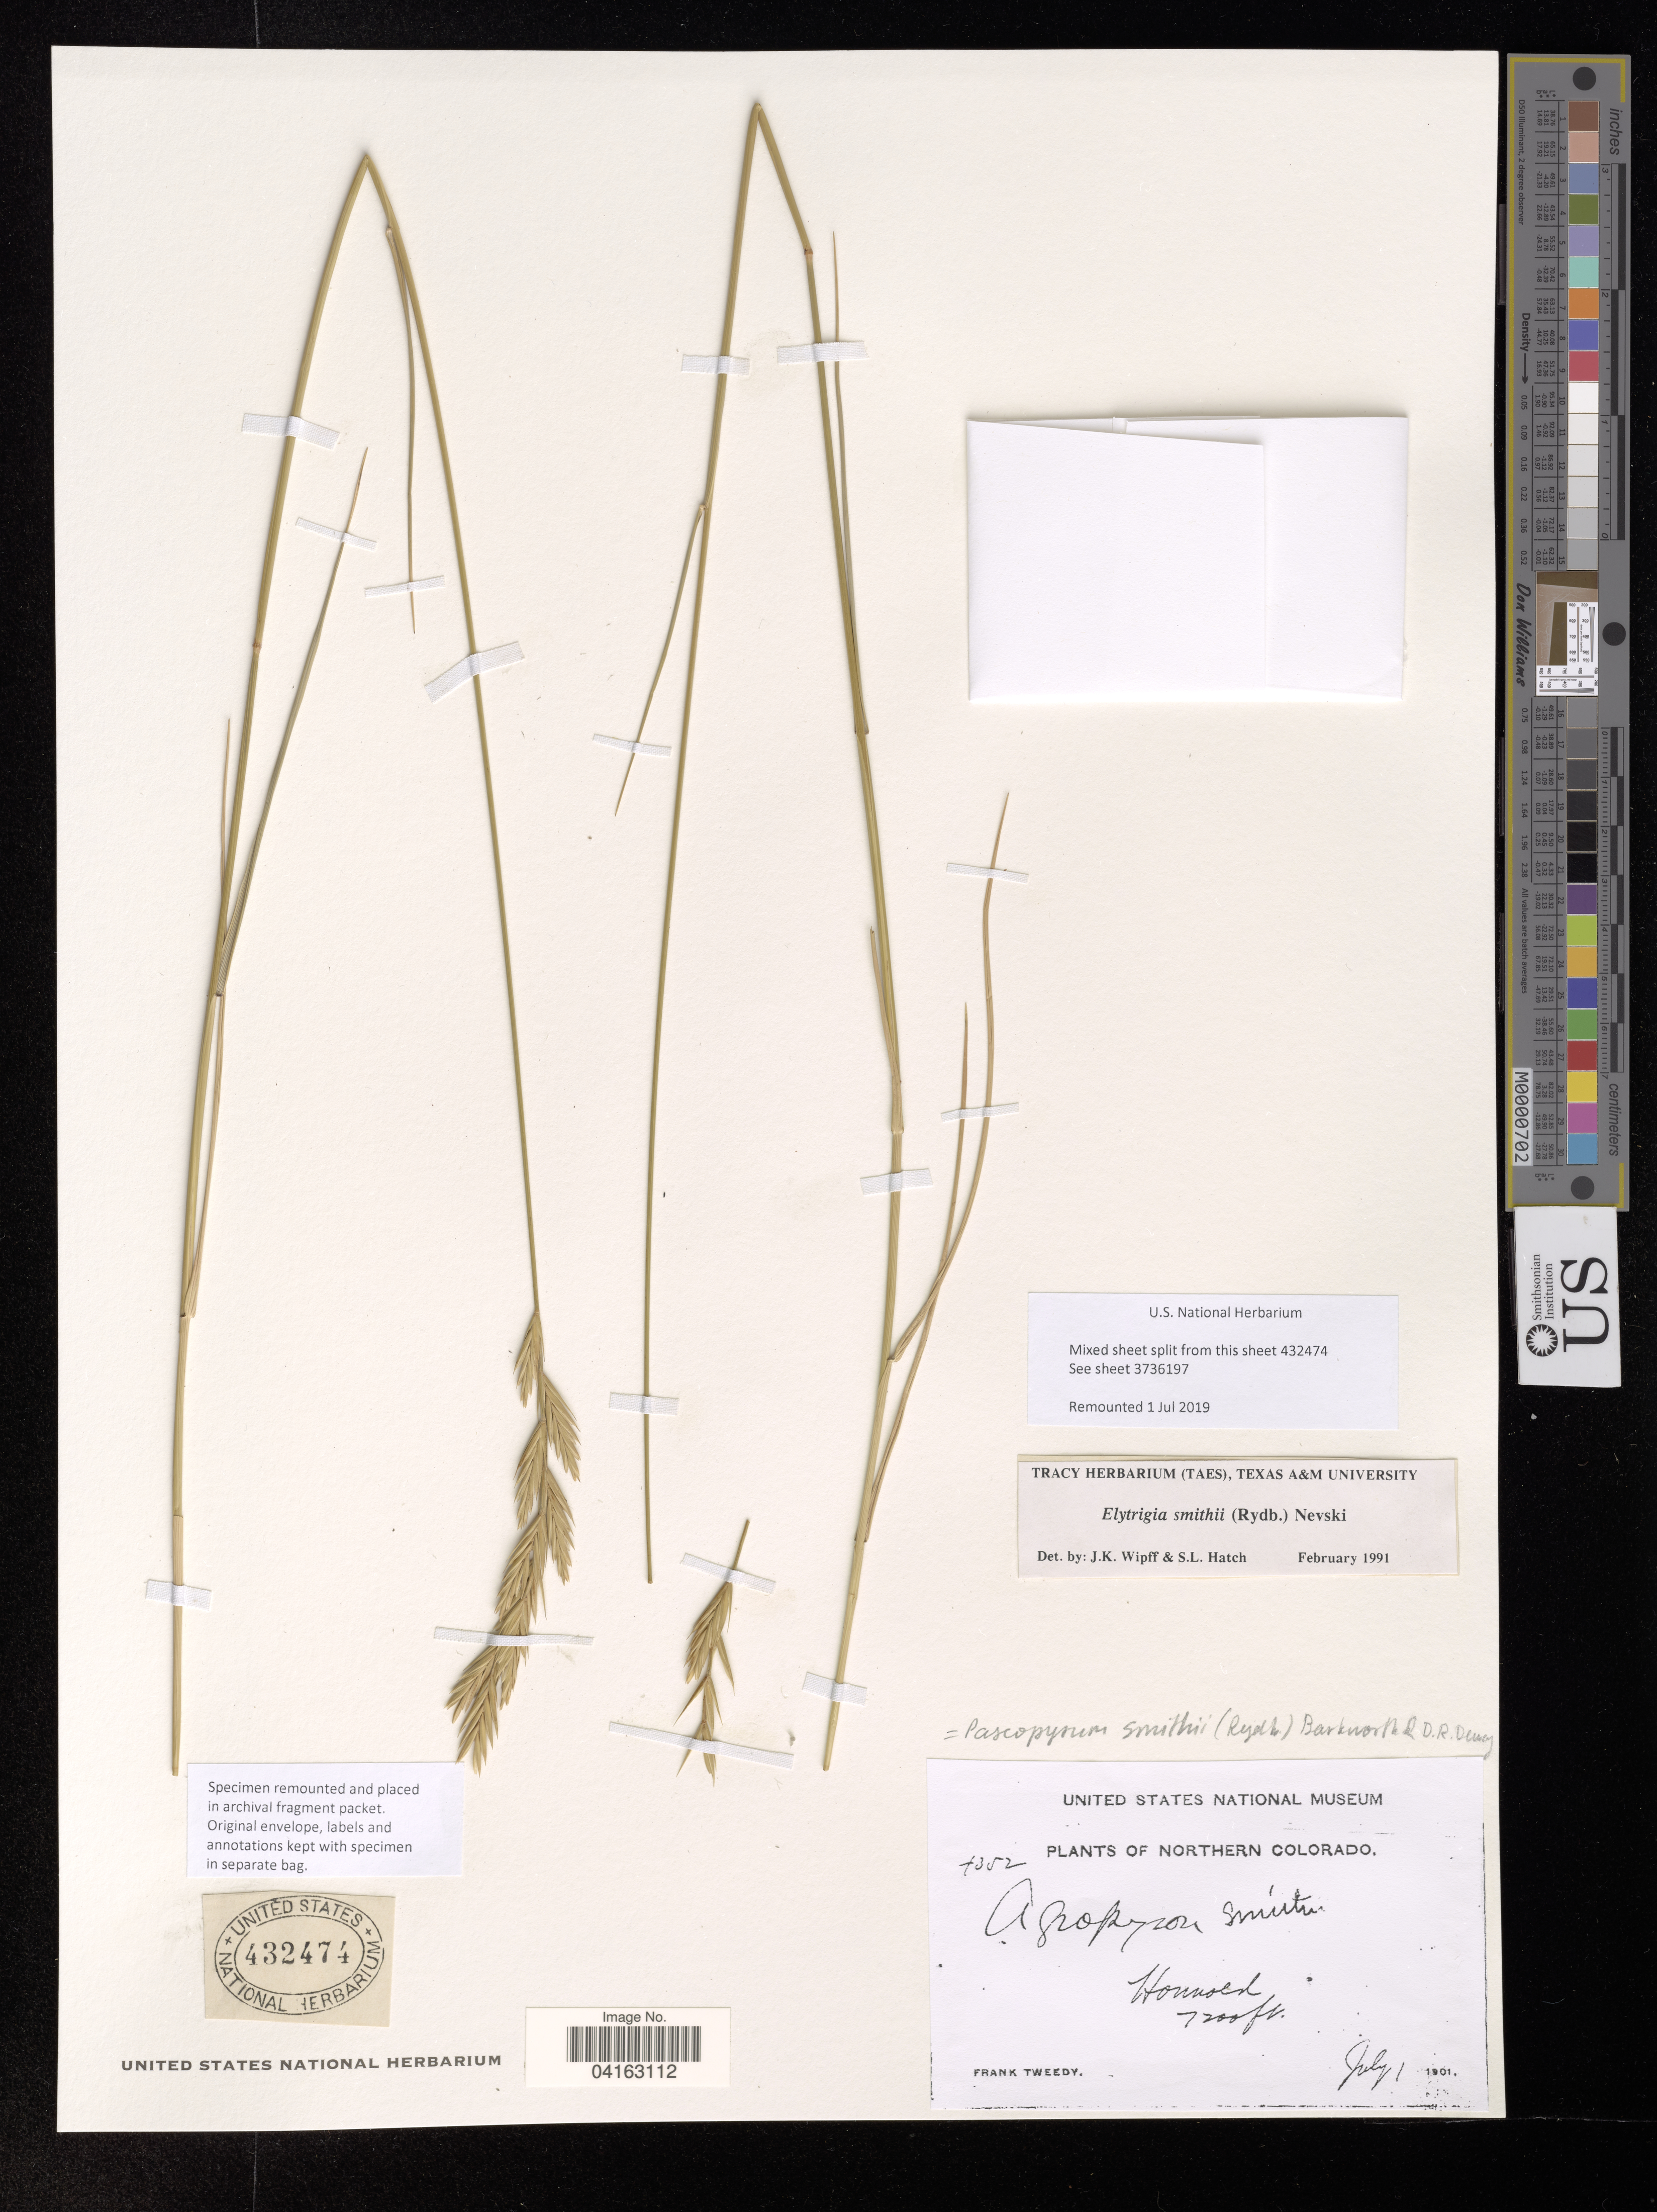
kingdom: Plantae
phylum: Tracheophyta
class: Liliopsida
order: Poales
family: Poaceae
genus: Elytrigia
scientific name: Elytrigia smithii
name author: (Rydb.) Nevski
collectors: F. Tweedy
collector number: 4352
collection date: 1901-07-01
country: United States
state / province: Colorado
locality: Northern Colorado. Honnold.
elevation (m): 2195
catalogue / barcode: US 432474